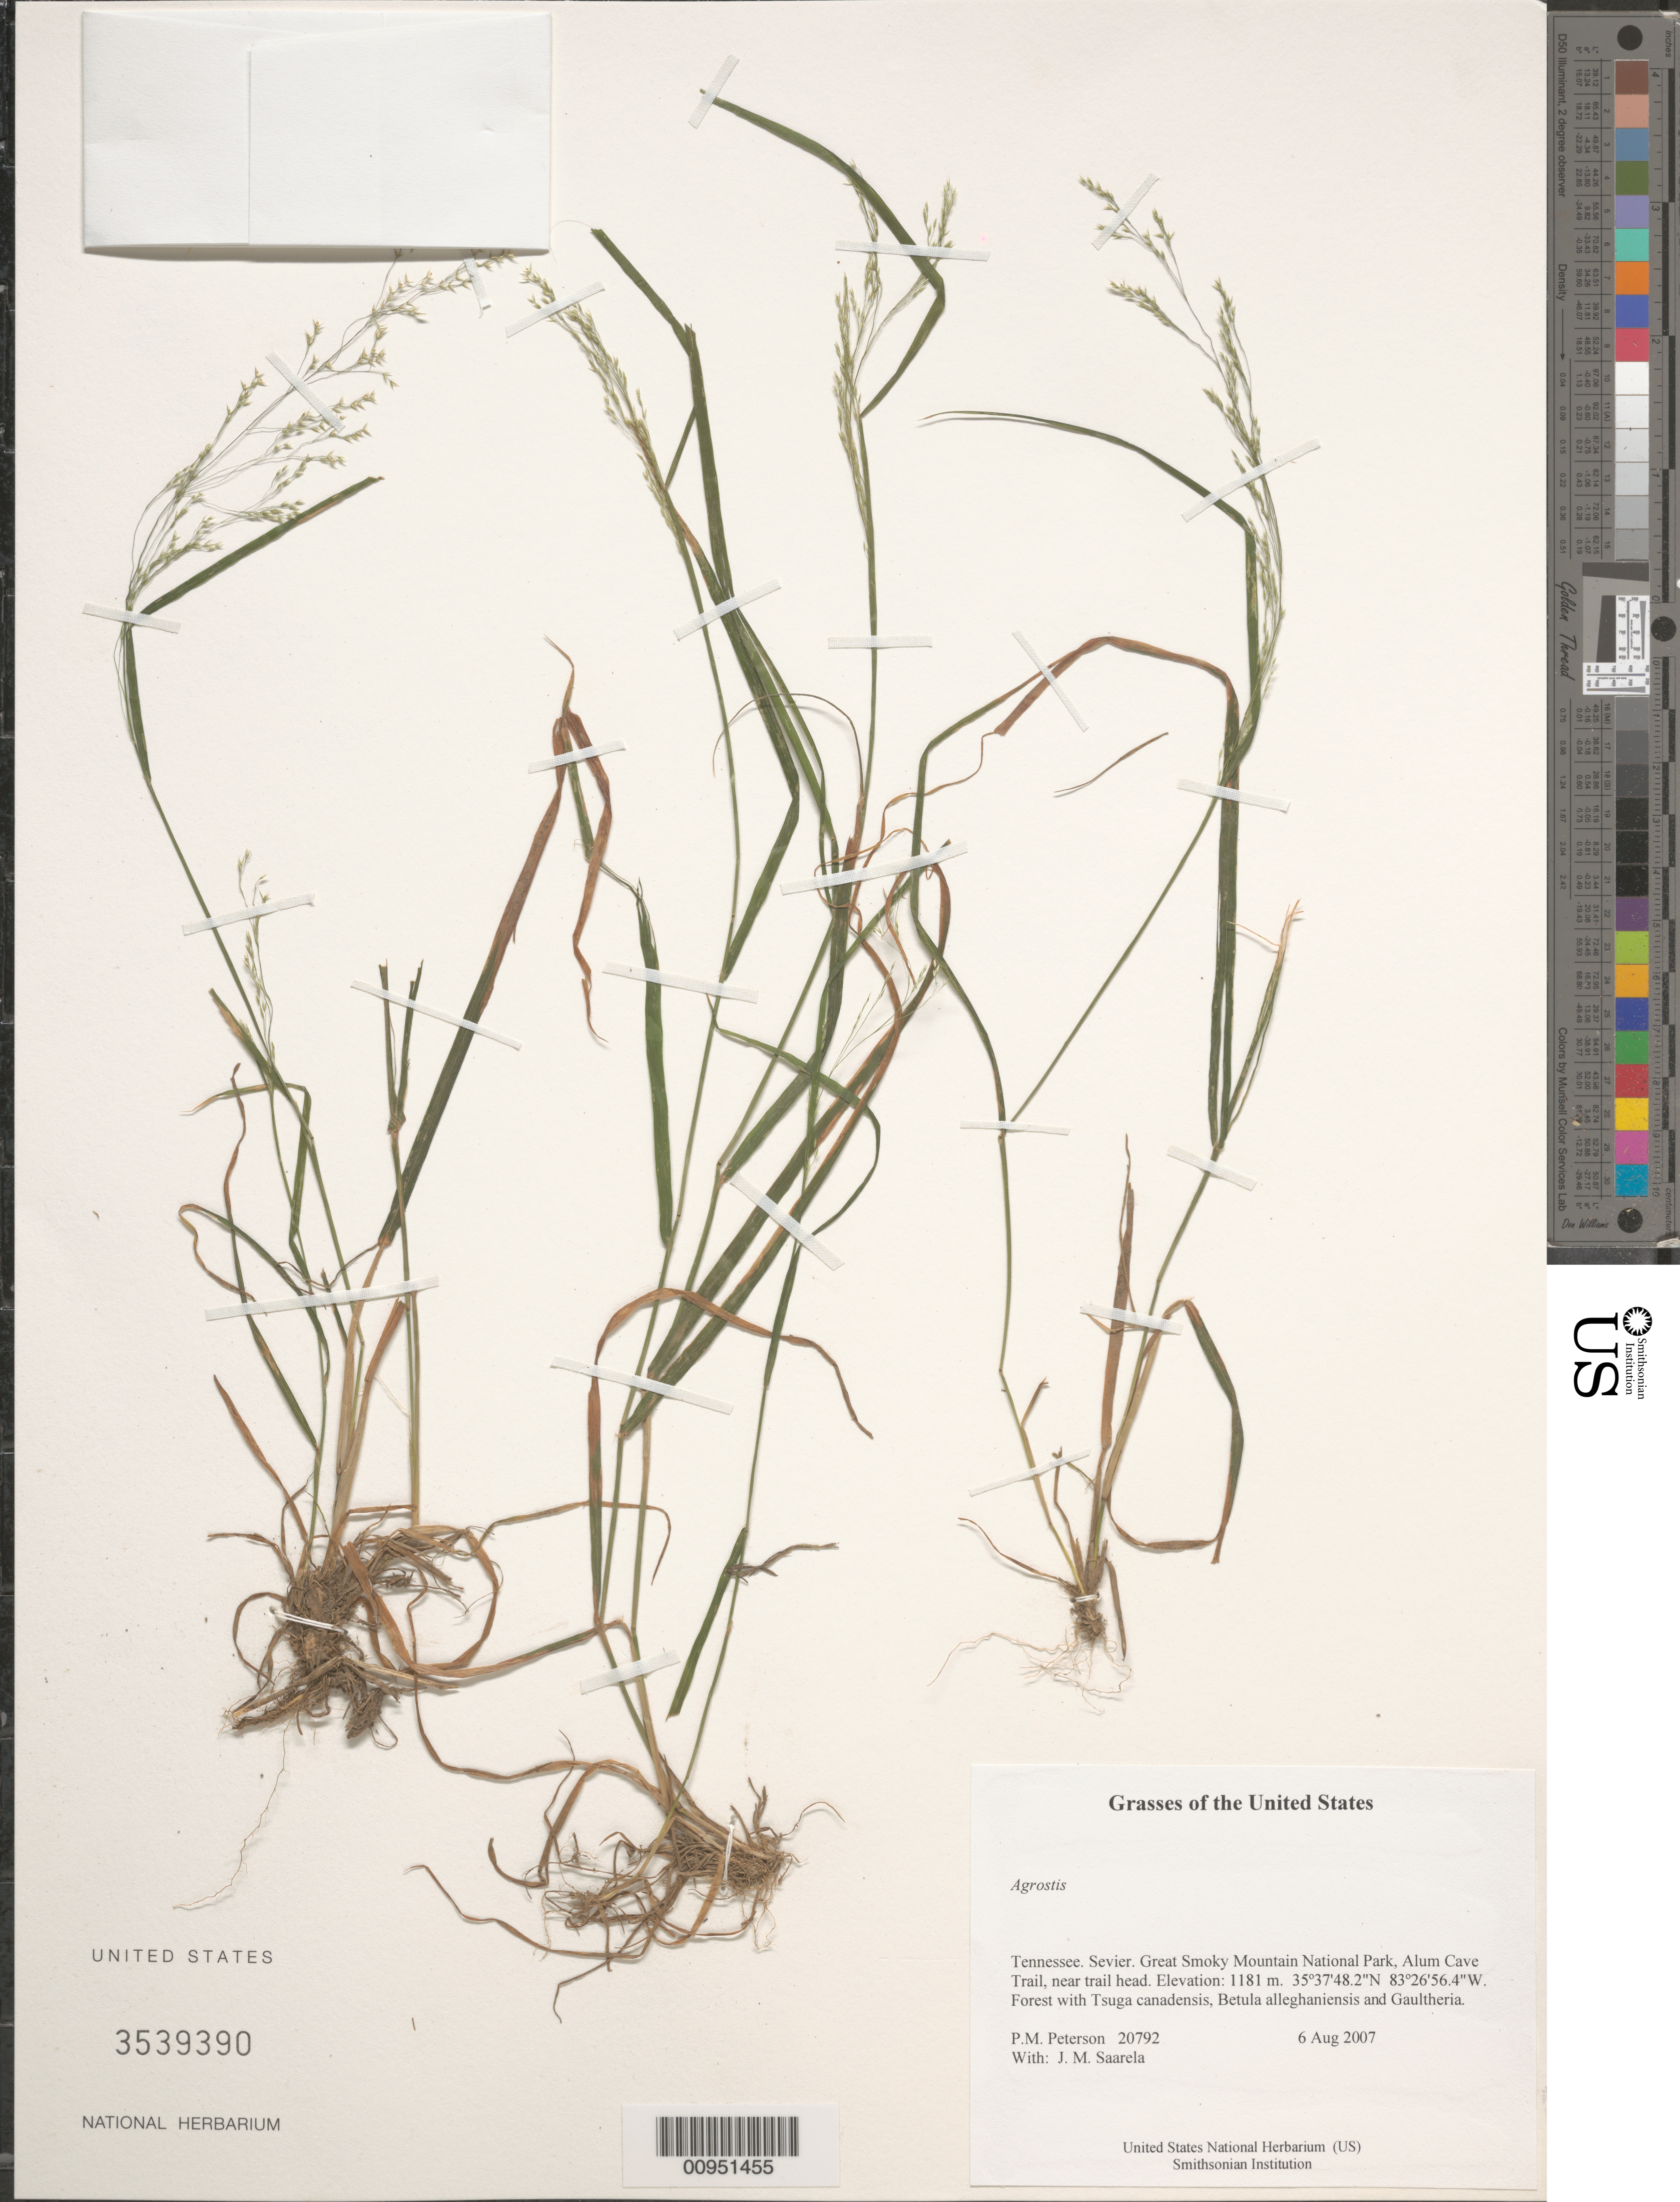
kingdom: Plantae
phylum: Tracheophyta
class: Liliopsida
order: Poales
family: Poaceae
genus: Agrostis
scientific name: Agrostis sp.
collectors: P. M. Peterson & J. Saarela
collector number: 20792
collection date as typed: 06 Aug 2007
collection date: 2007-08-06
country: United States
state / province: Tennessee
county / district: Sevier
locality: Great Smoky Mountain National Park, Alum Cave Trail, near trail head.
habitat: Forest with Tsuga canadensis, Betula alleghaniensis and Gaultheria.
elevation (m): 1181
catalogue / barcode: US 3539390